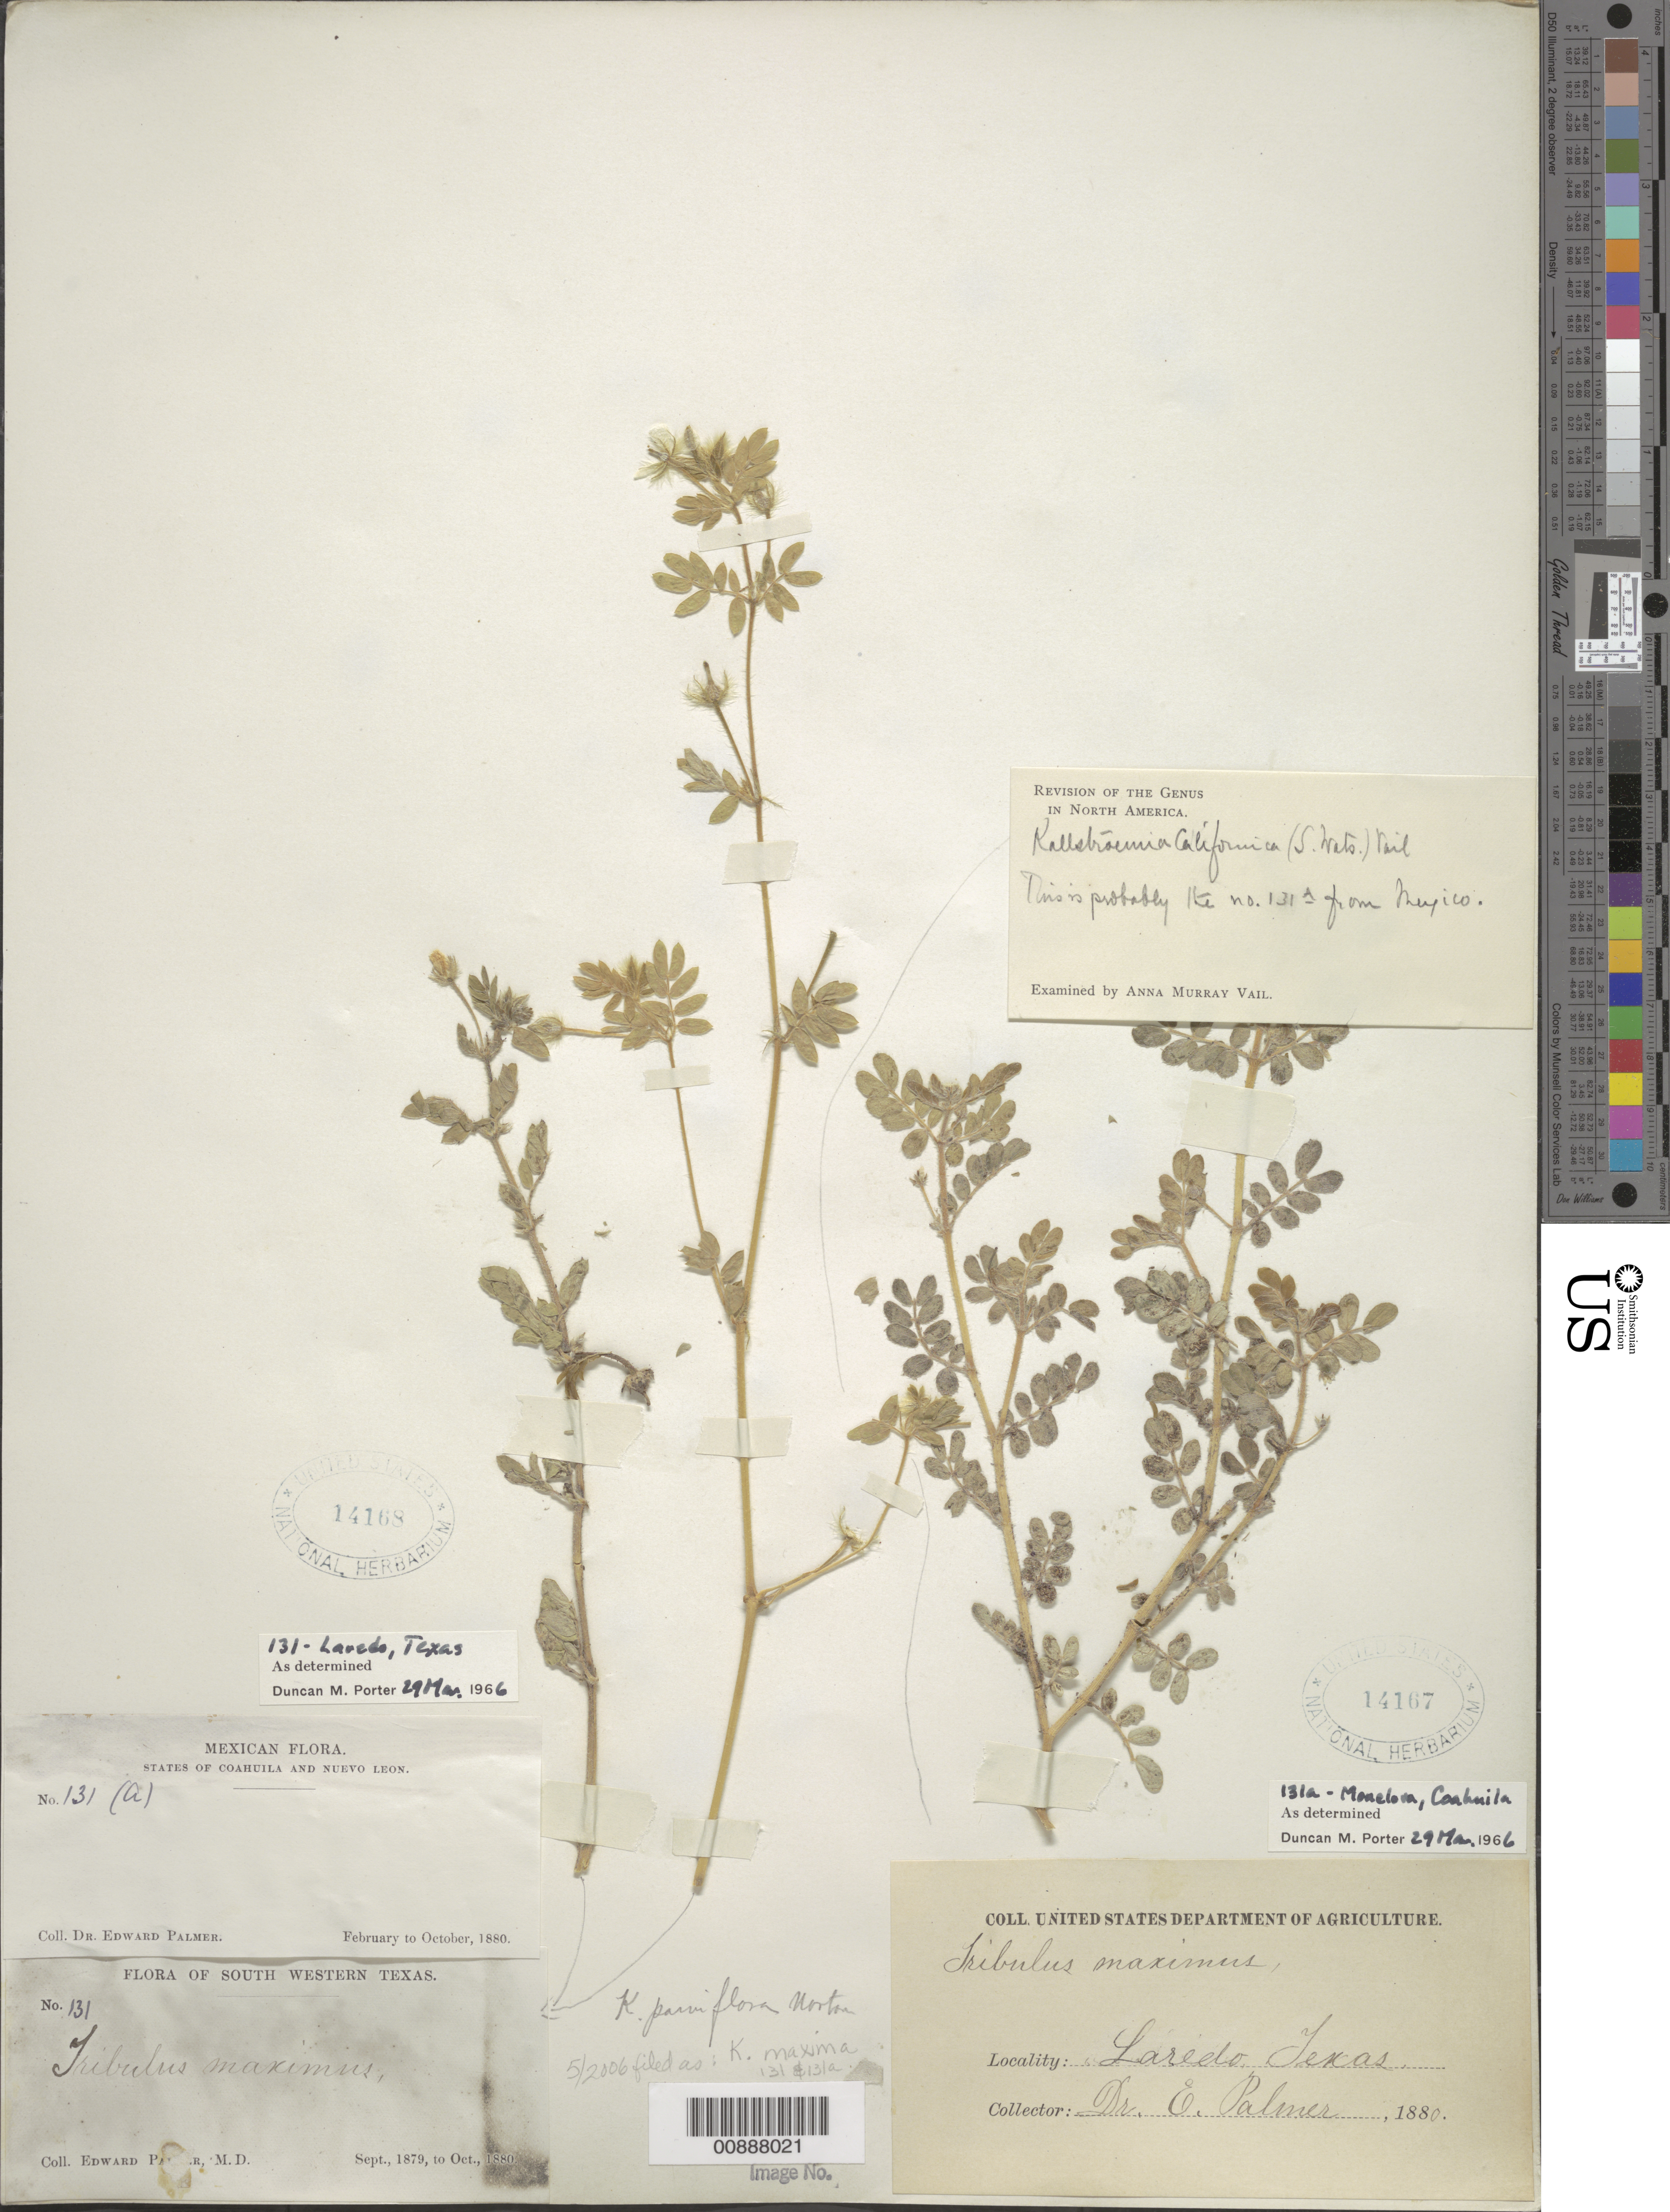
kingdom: Plantae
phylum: Tracheophyta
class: Magnoliopsida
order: Zygophyllales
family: Zygophyllaceae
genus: Kallstroemia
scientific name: Kallstroemia maxima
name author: (L.) Hook. & Arn.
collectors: E. Palmer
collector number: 131 (a)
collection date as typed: Feb 1880 to -- Oct 1880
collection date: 1880-02/1880-10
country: Mexico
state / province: Coahuila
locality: Monclova, Coahuila.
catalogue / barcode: US 14167